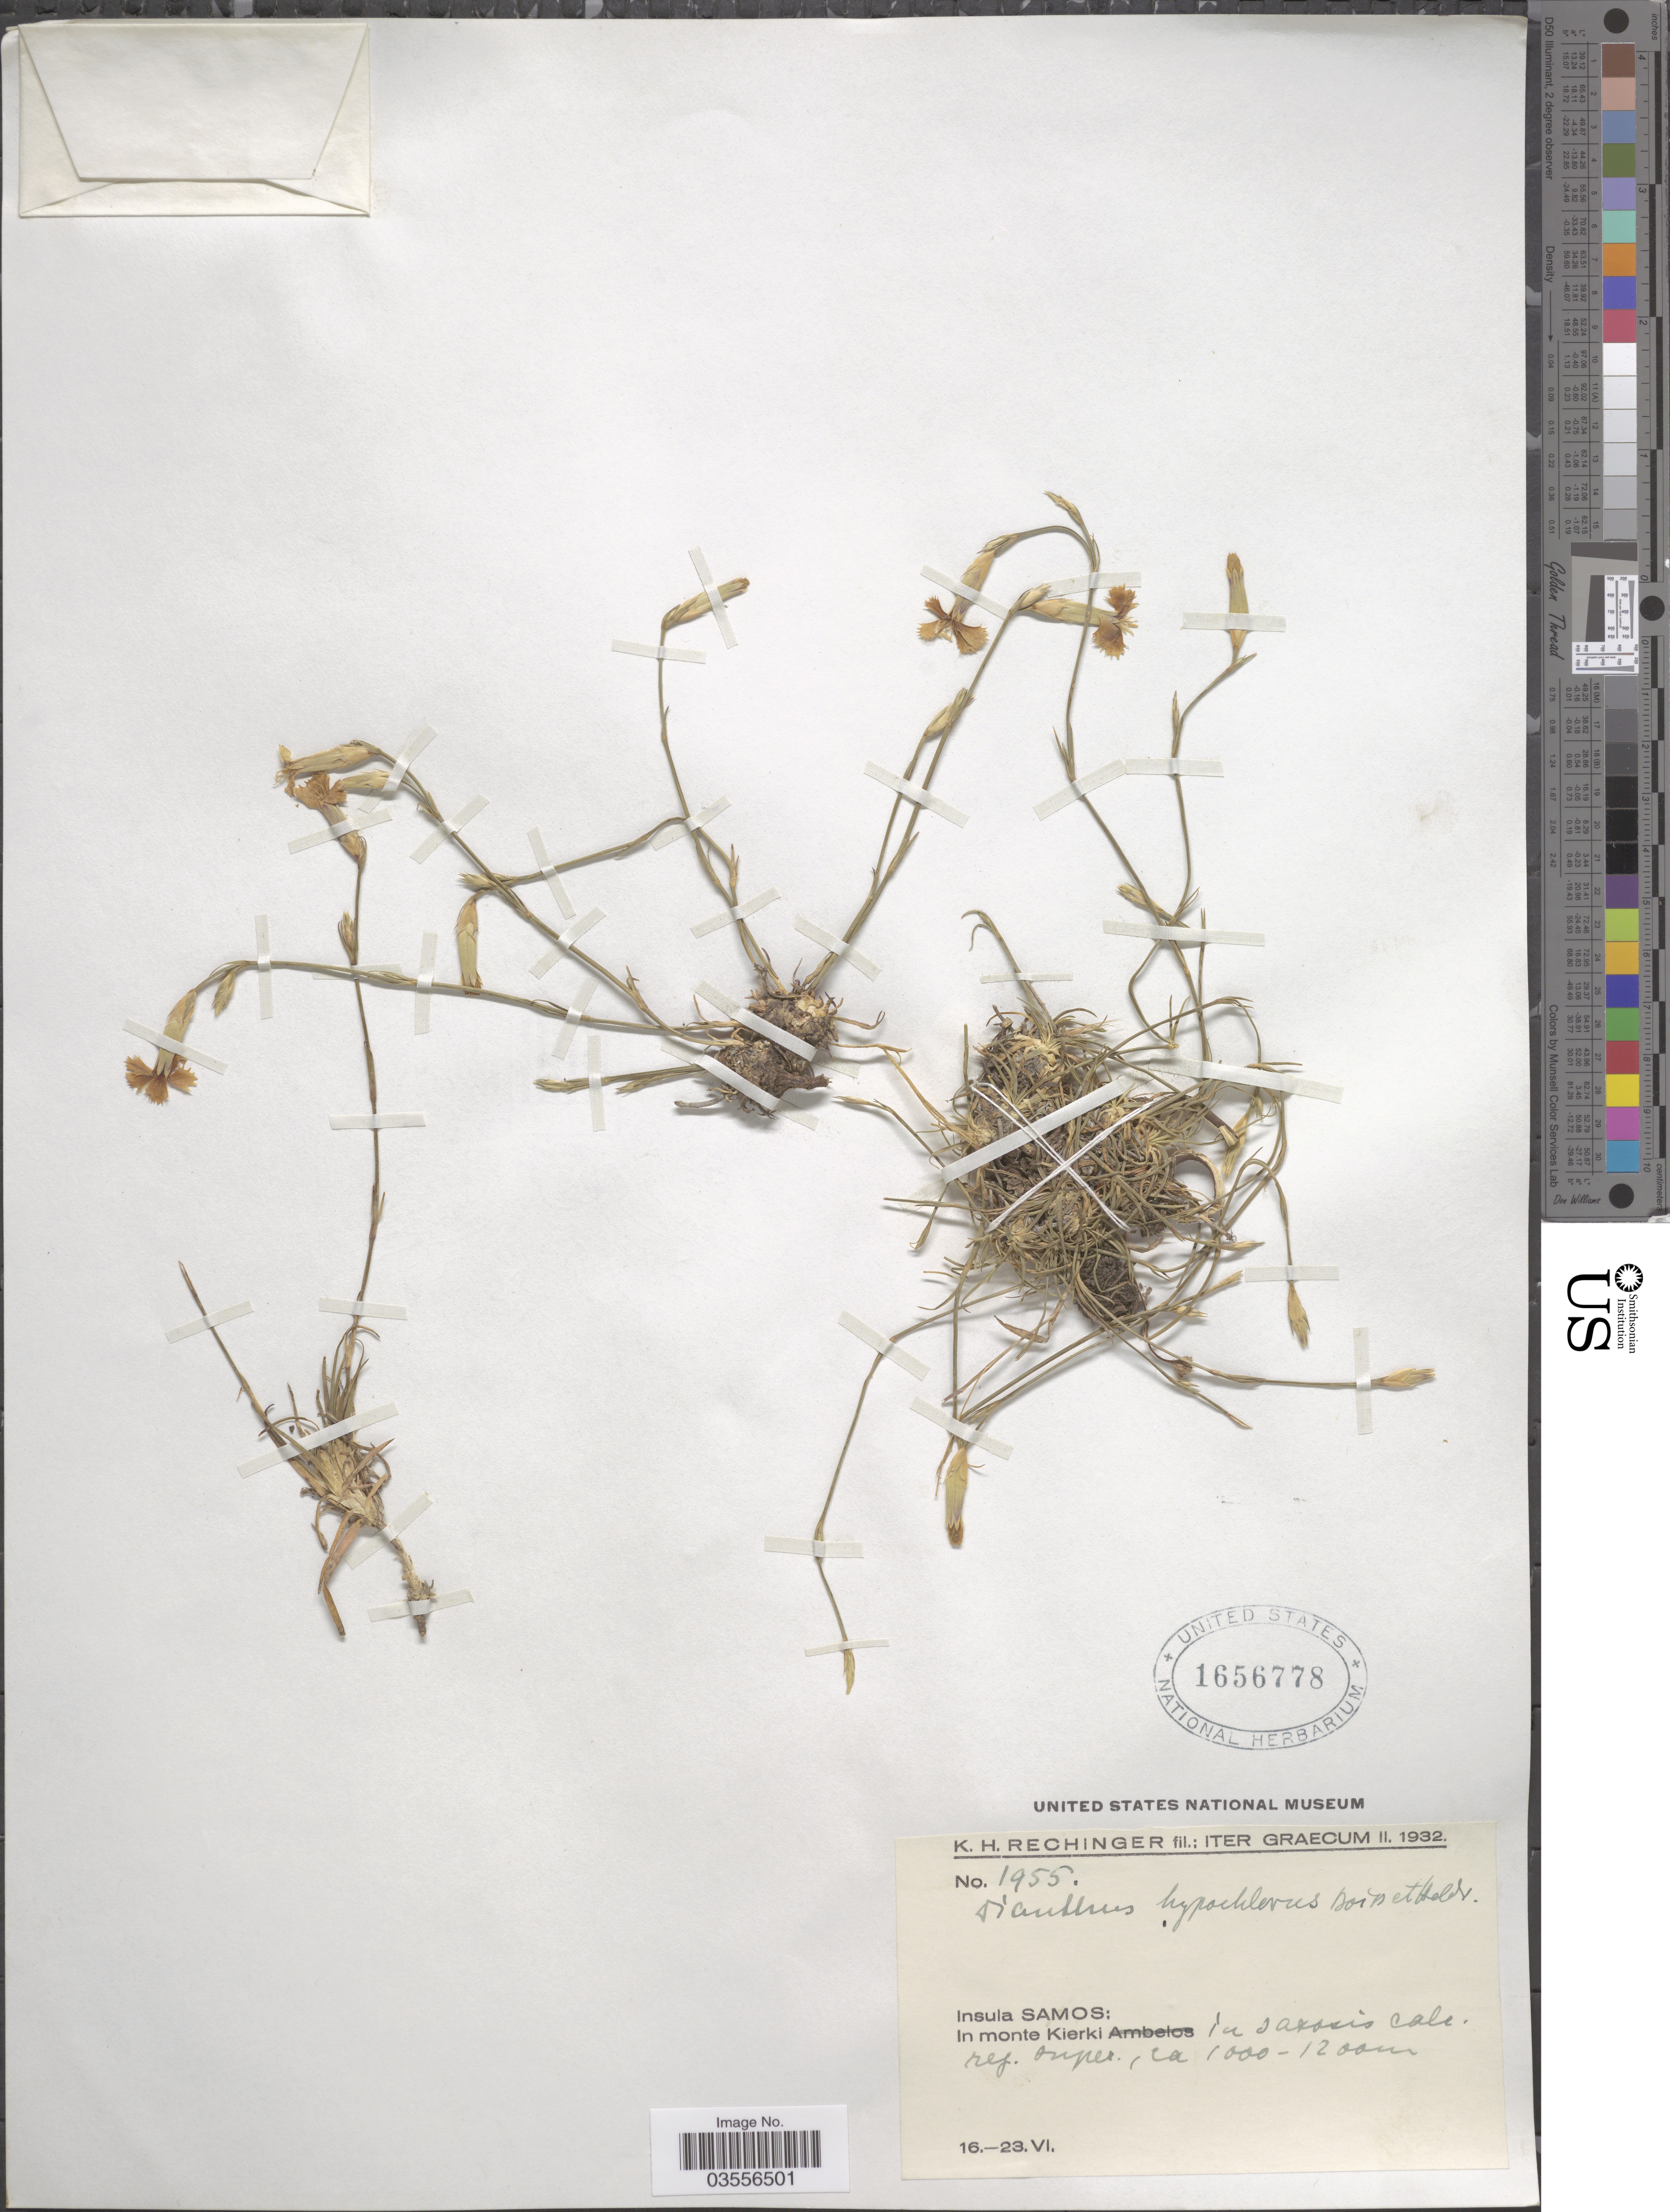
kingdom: Plantae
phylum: Tracheophyta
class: Magnoliopsida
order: Caryophyllales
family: Caryophyllaceae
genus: Dianthus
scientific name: Dianthus hypochlorus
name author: Boiss. & Heldr.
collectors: K. H. Rechinger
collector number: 1955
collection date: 1932-06-16/1932-06-23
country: Greece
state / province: North Aegean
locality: Iter Graecum. Insula Samos: In monte Kierki.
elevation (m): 1000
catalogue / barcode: US 1656778